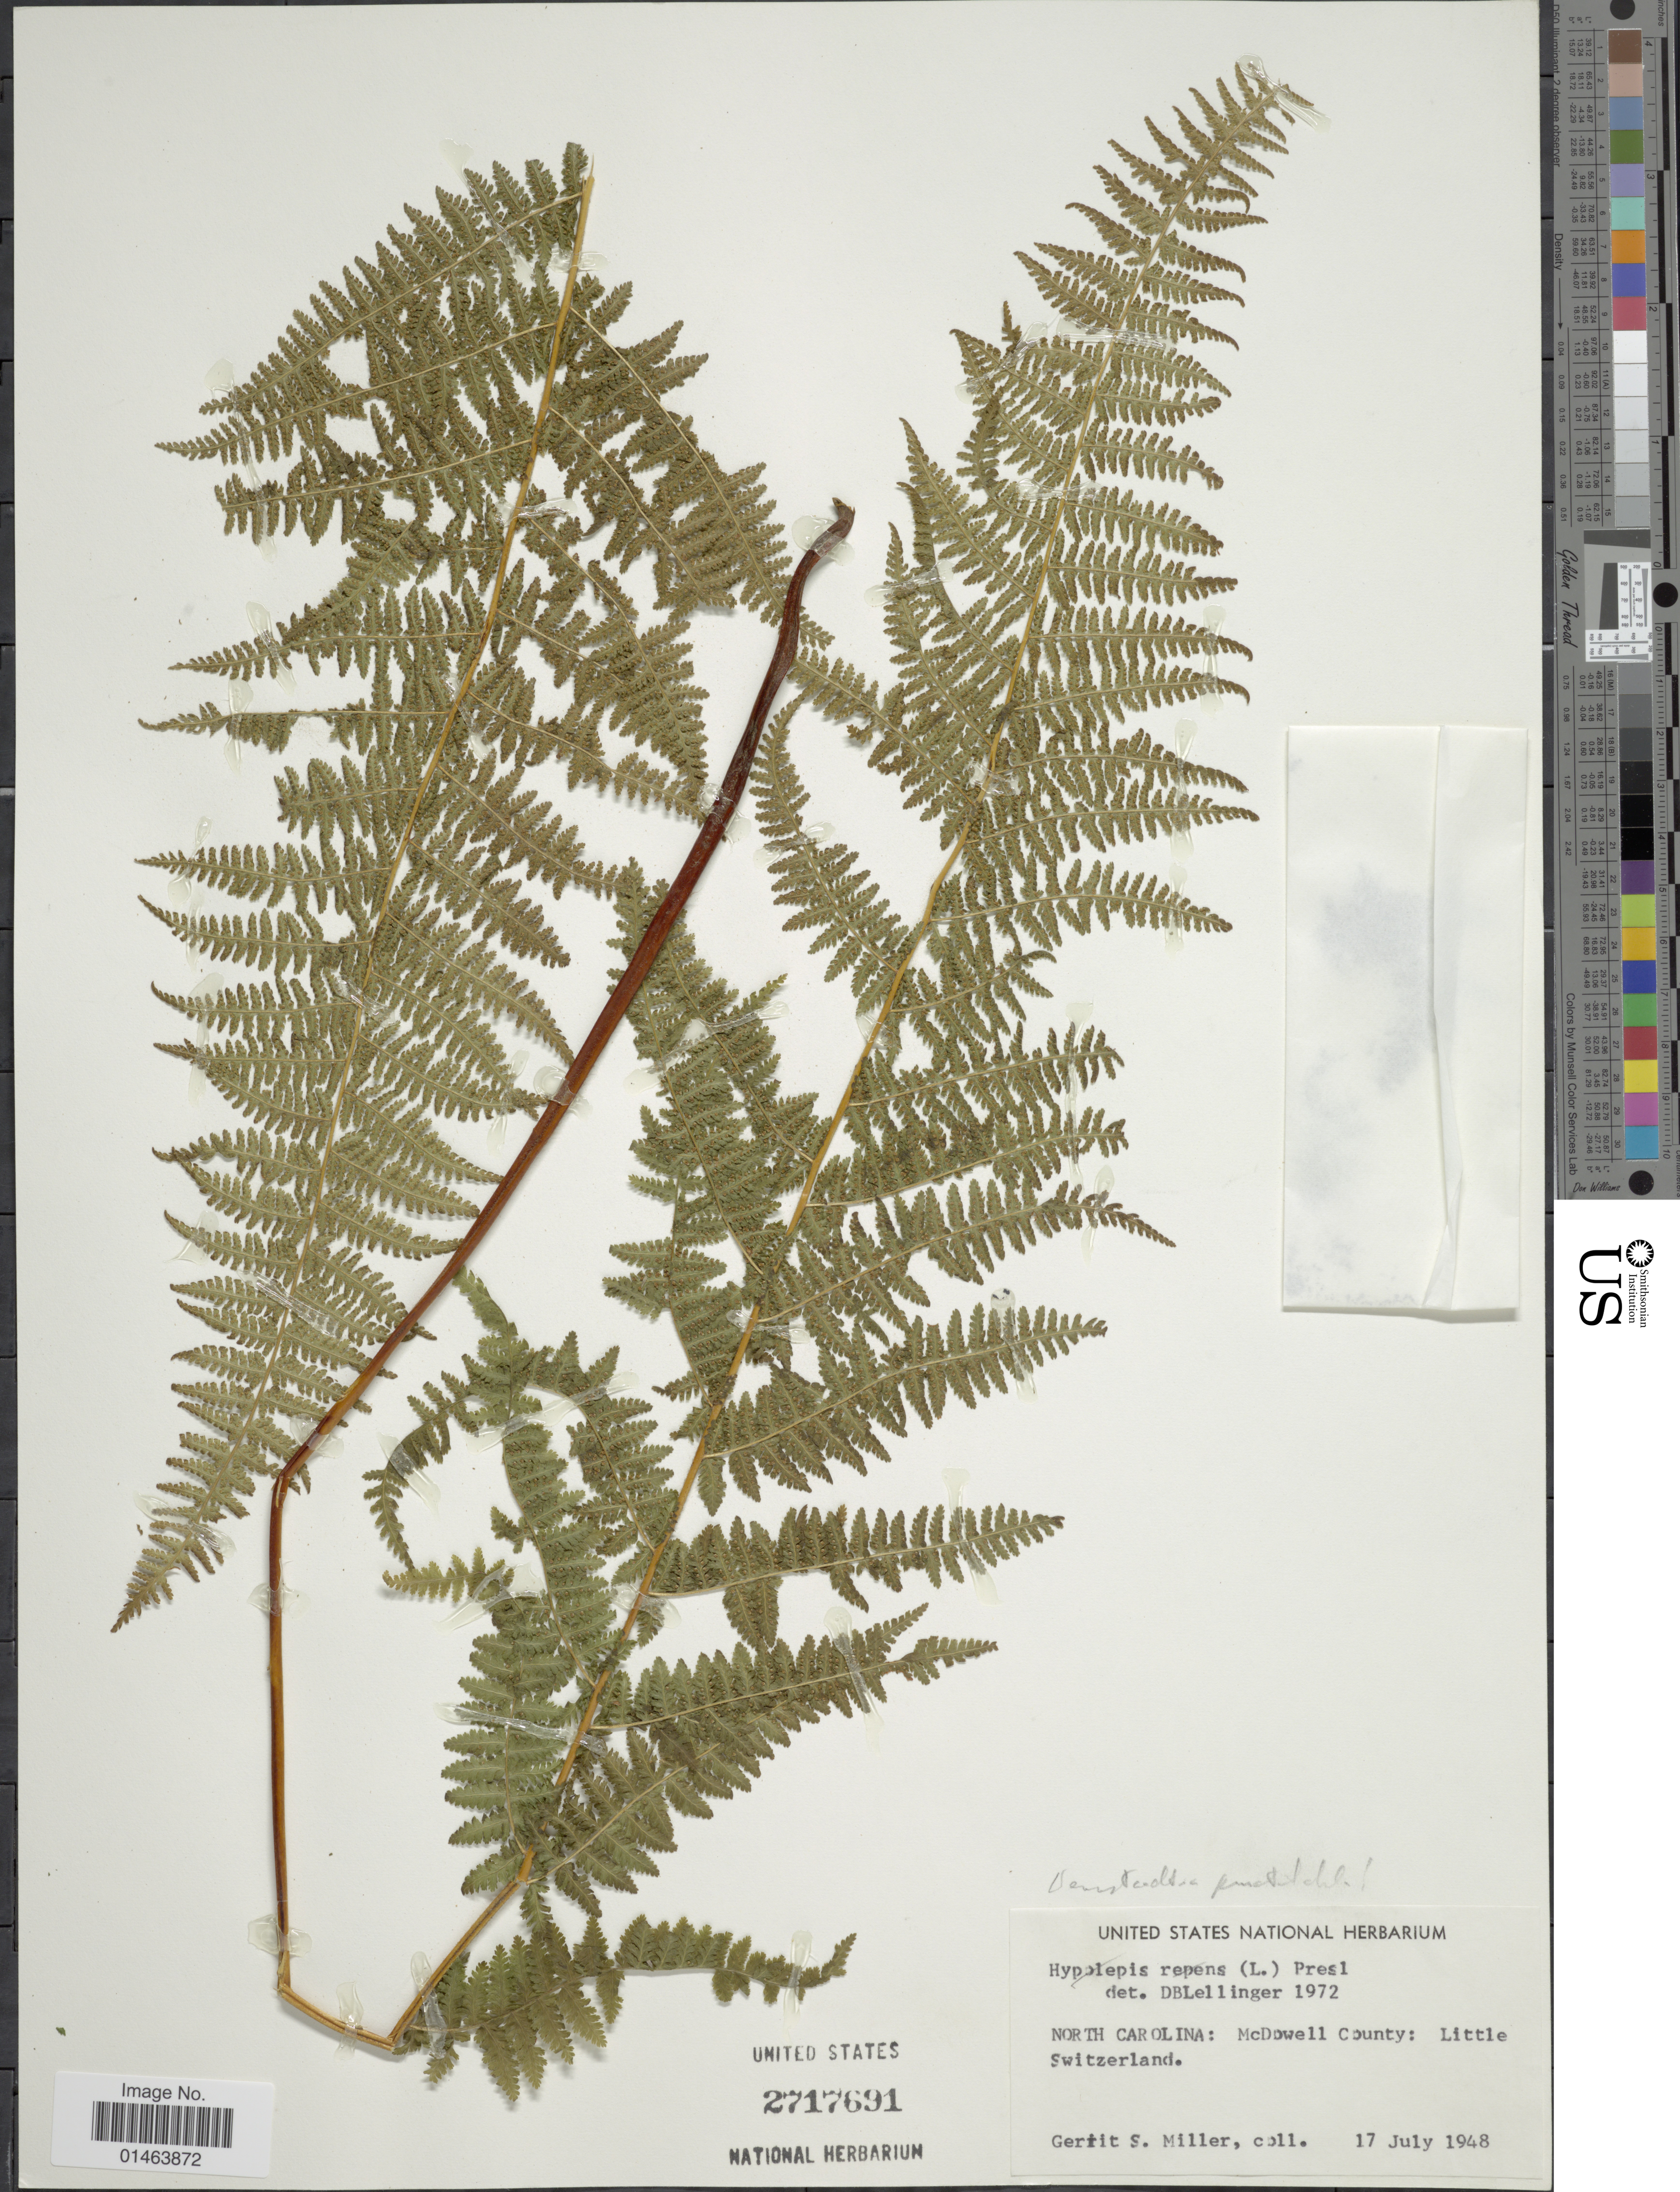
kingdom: Plantae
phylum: Tracheophyta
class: Polypodiopsida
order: Polypodiales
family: Dennstaedtiaceae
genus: Dennstaedtia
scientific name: Dennstaedtia punctilobula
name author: (Michx.) T. Moore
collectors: G. S. Miller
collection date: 1948-07-17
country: United States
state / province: North Carolina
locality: North Carolina, McDowell County: Little Switzerland.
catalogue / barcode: US 2717691